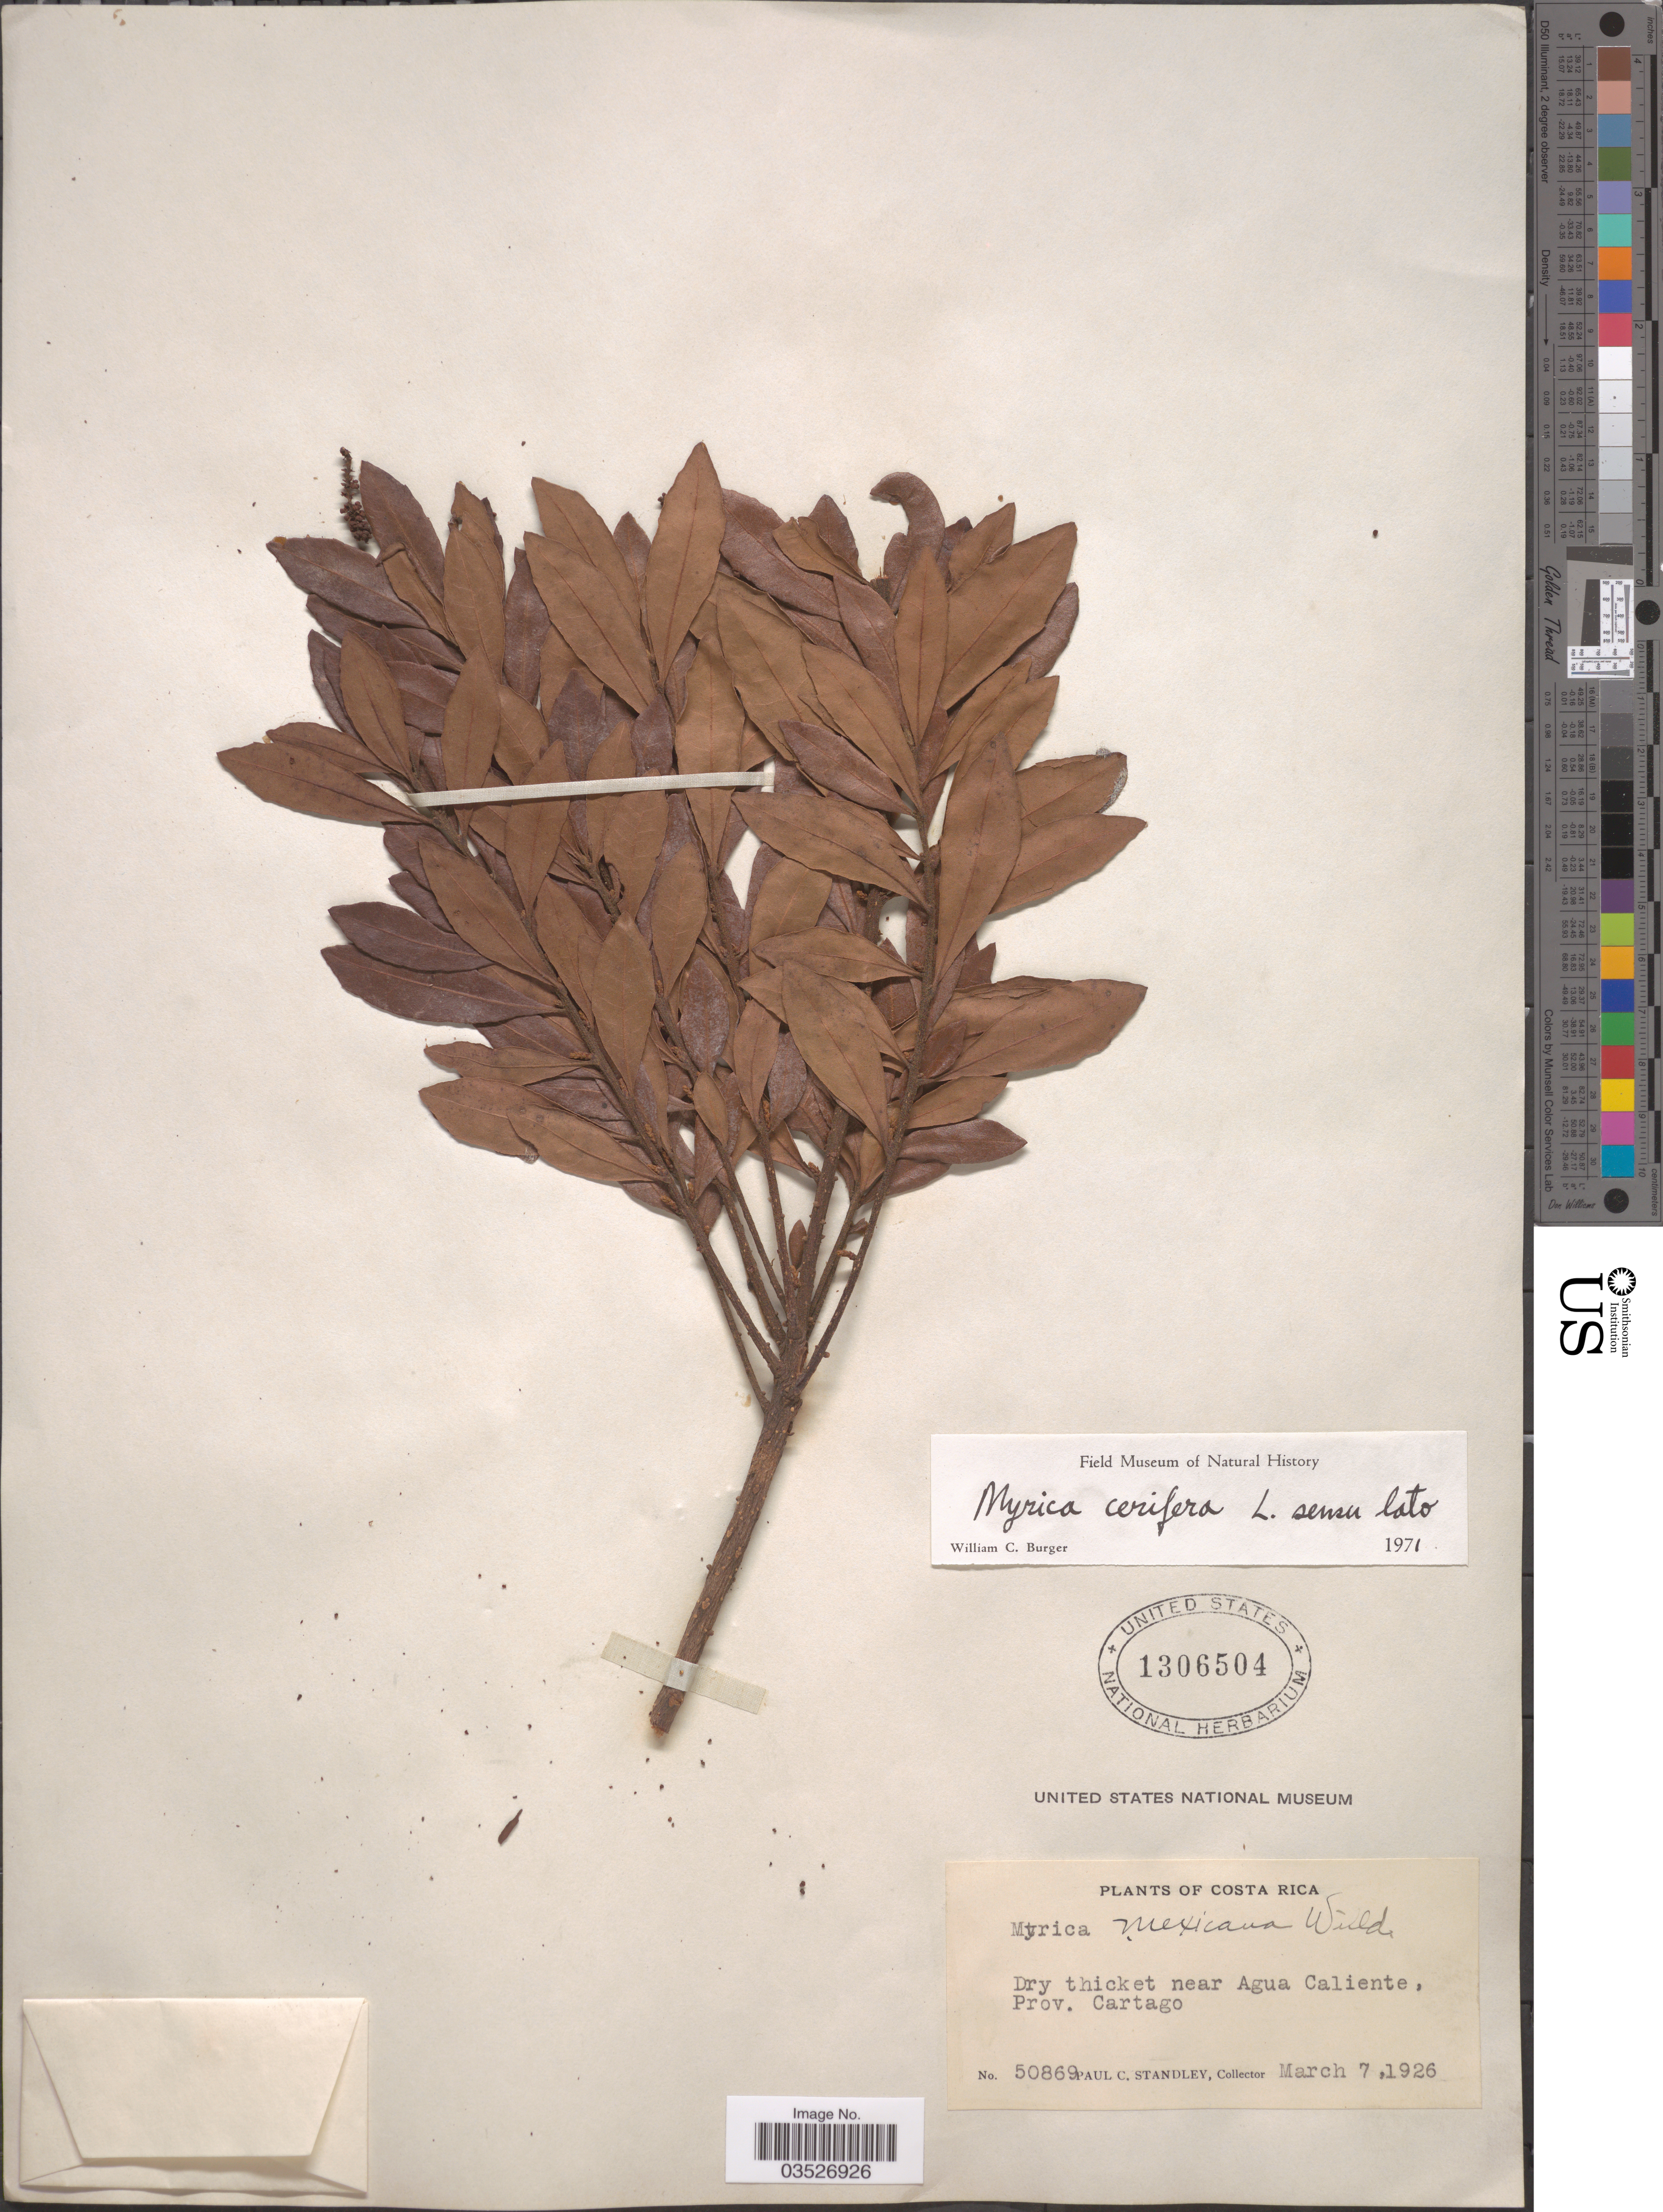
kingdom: Plantae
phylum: Tracheophyta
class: Magnoliopsida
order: Fagales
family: Myricaceae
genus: Morella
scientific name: Morella cerifera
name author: (L.) Small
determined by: Strong, Mark T., (BOT), Smithsonian Institution - National Museum of Natural History (UNITED STATES)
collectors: P. C. Standley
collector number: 50869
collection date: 1926-03-07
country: Costa Rica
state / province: Cartago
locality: Dry thicket near Agua Caliente.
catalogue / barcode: US 1306504